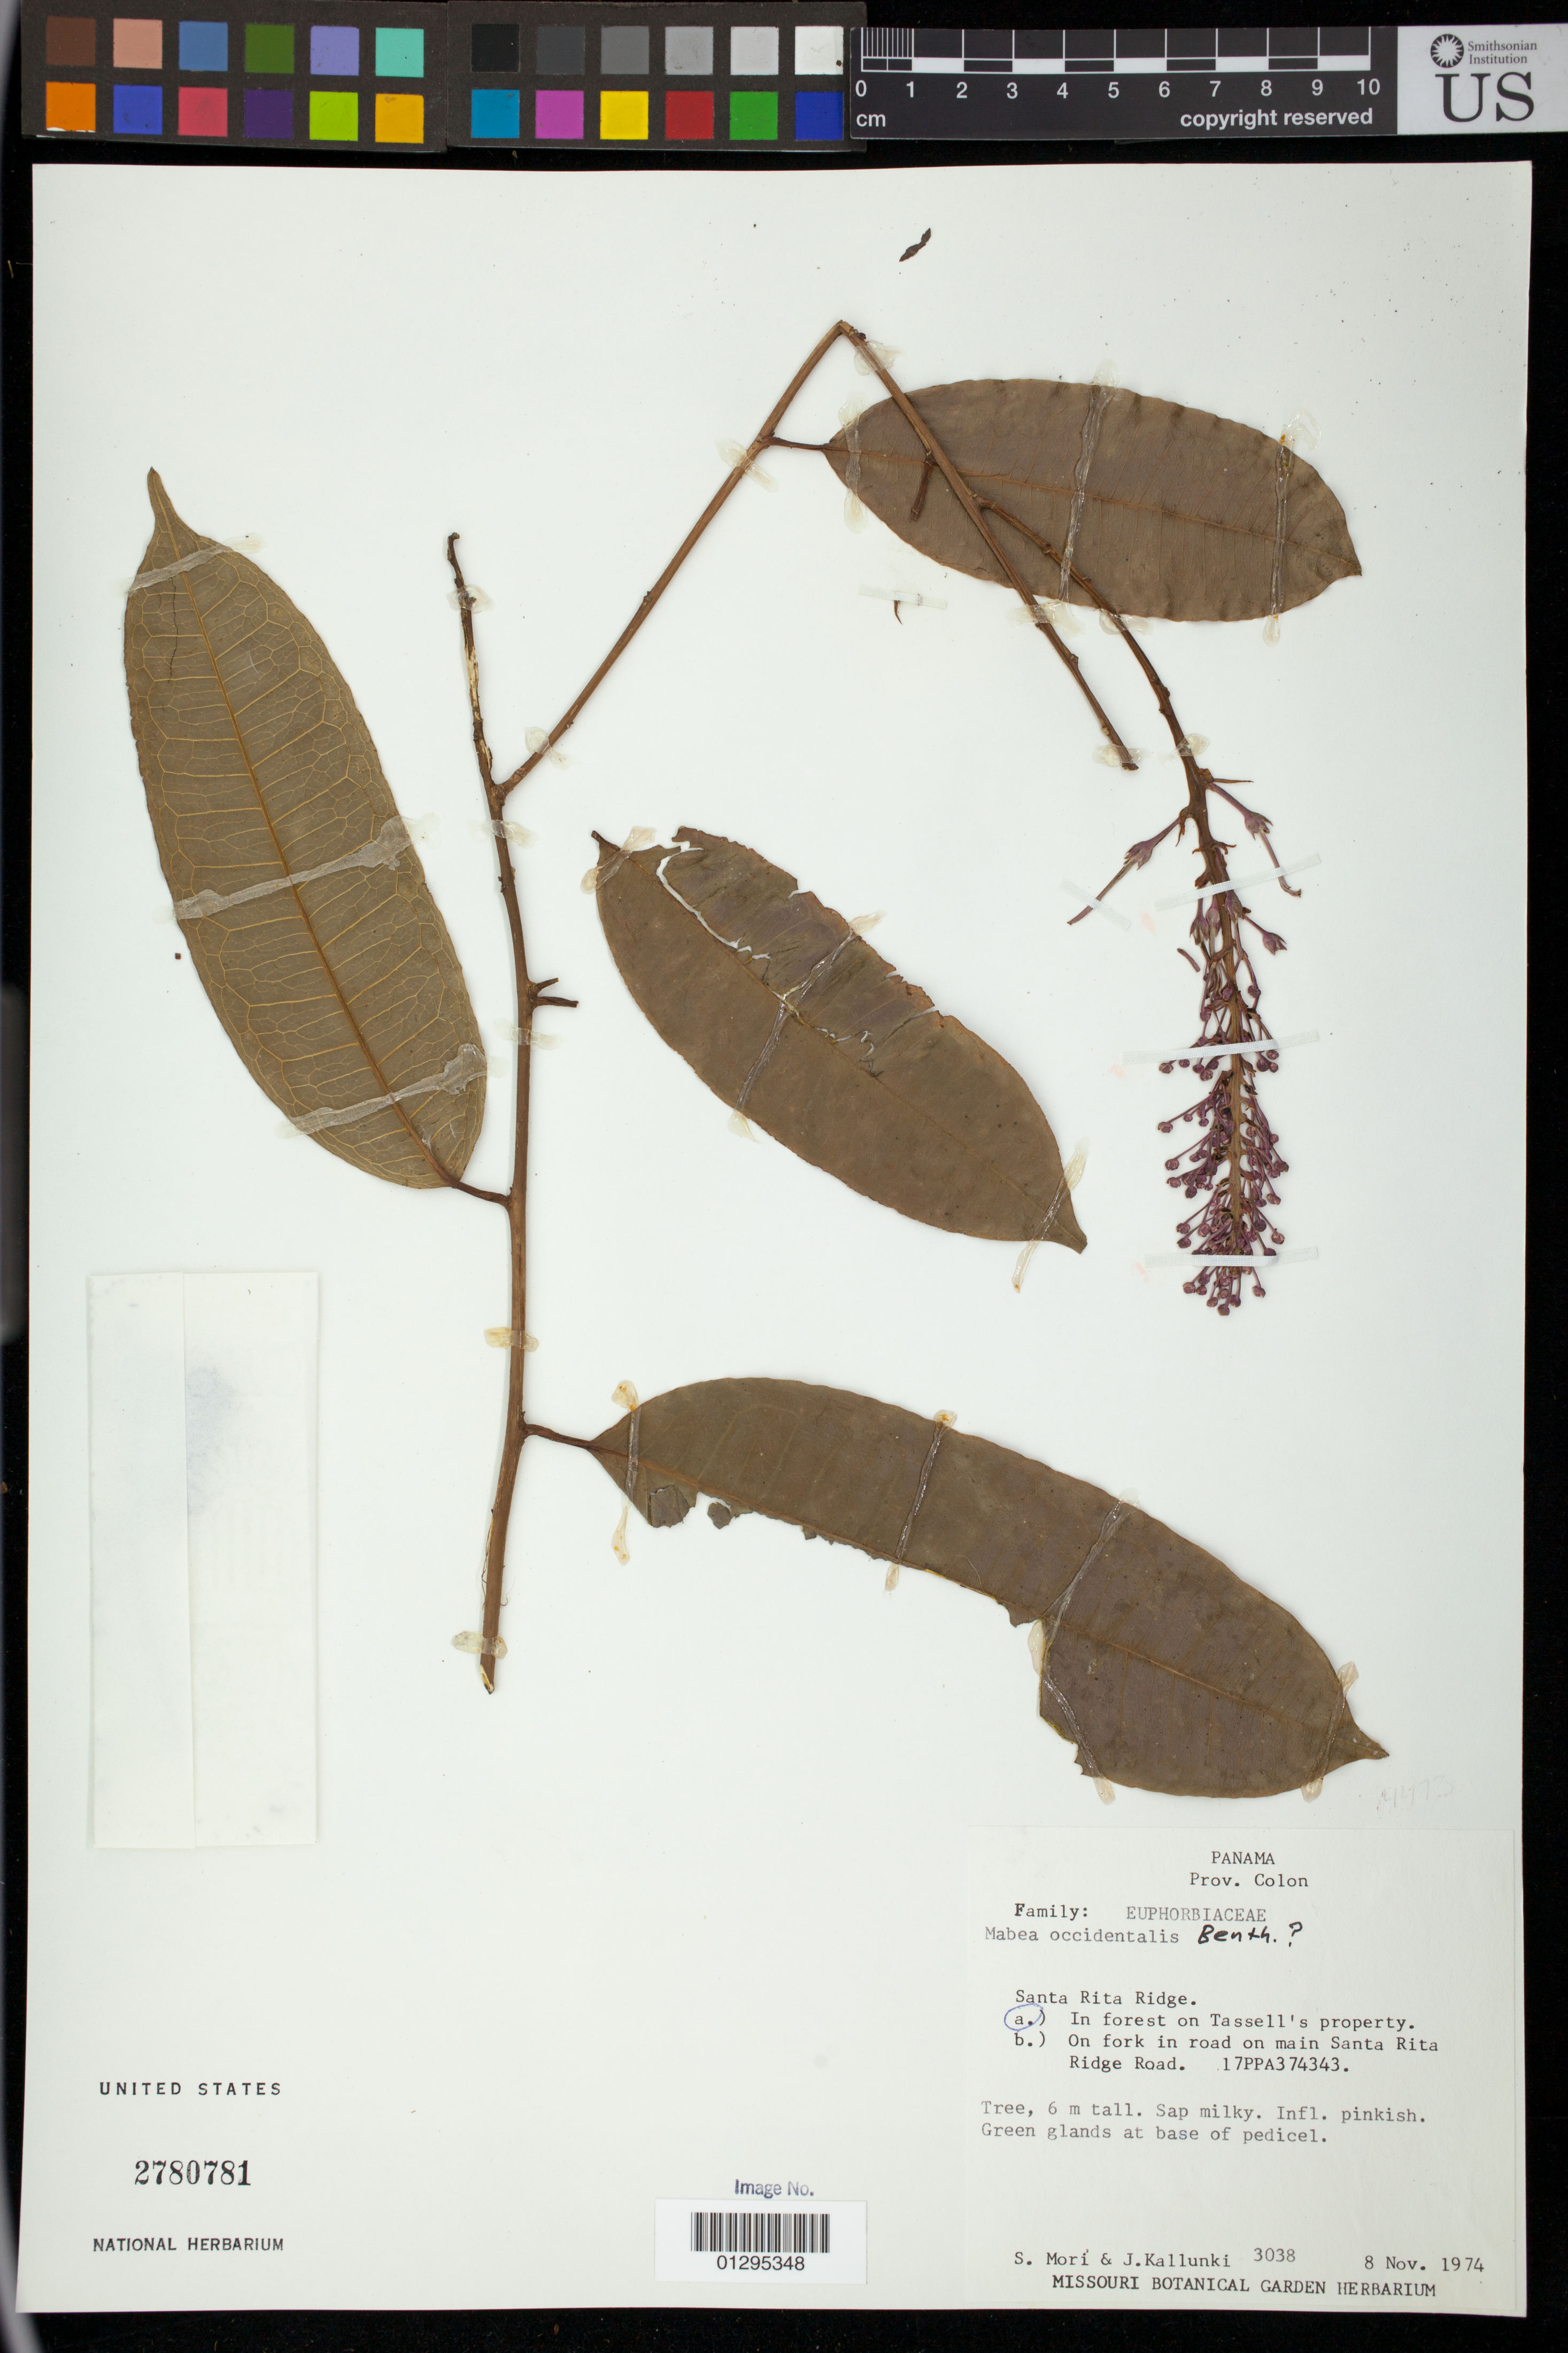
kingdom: Plantae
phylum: Tracheophyta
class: Magnoliopsida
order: Malpighiales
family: Euphorbiaceae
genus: Mabea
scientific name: Mabea occidentalis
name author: Benth.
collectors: S. Mori & J. Kallunki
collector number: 3038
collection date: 1974-11-08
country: Panama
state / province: Colón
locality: Santa Rita Ridge, in forest on Tassell's property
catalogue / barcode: US 2780781